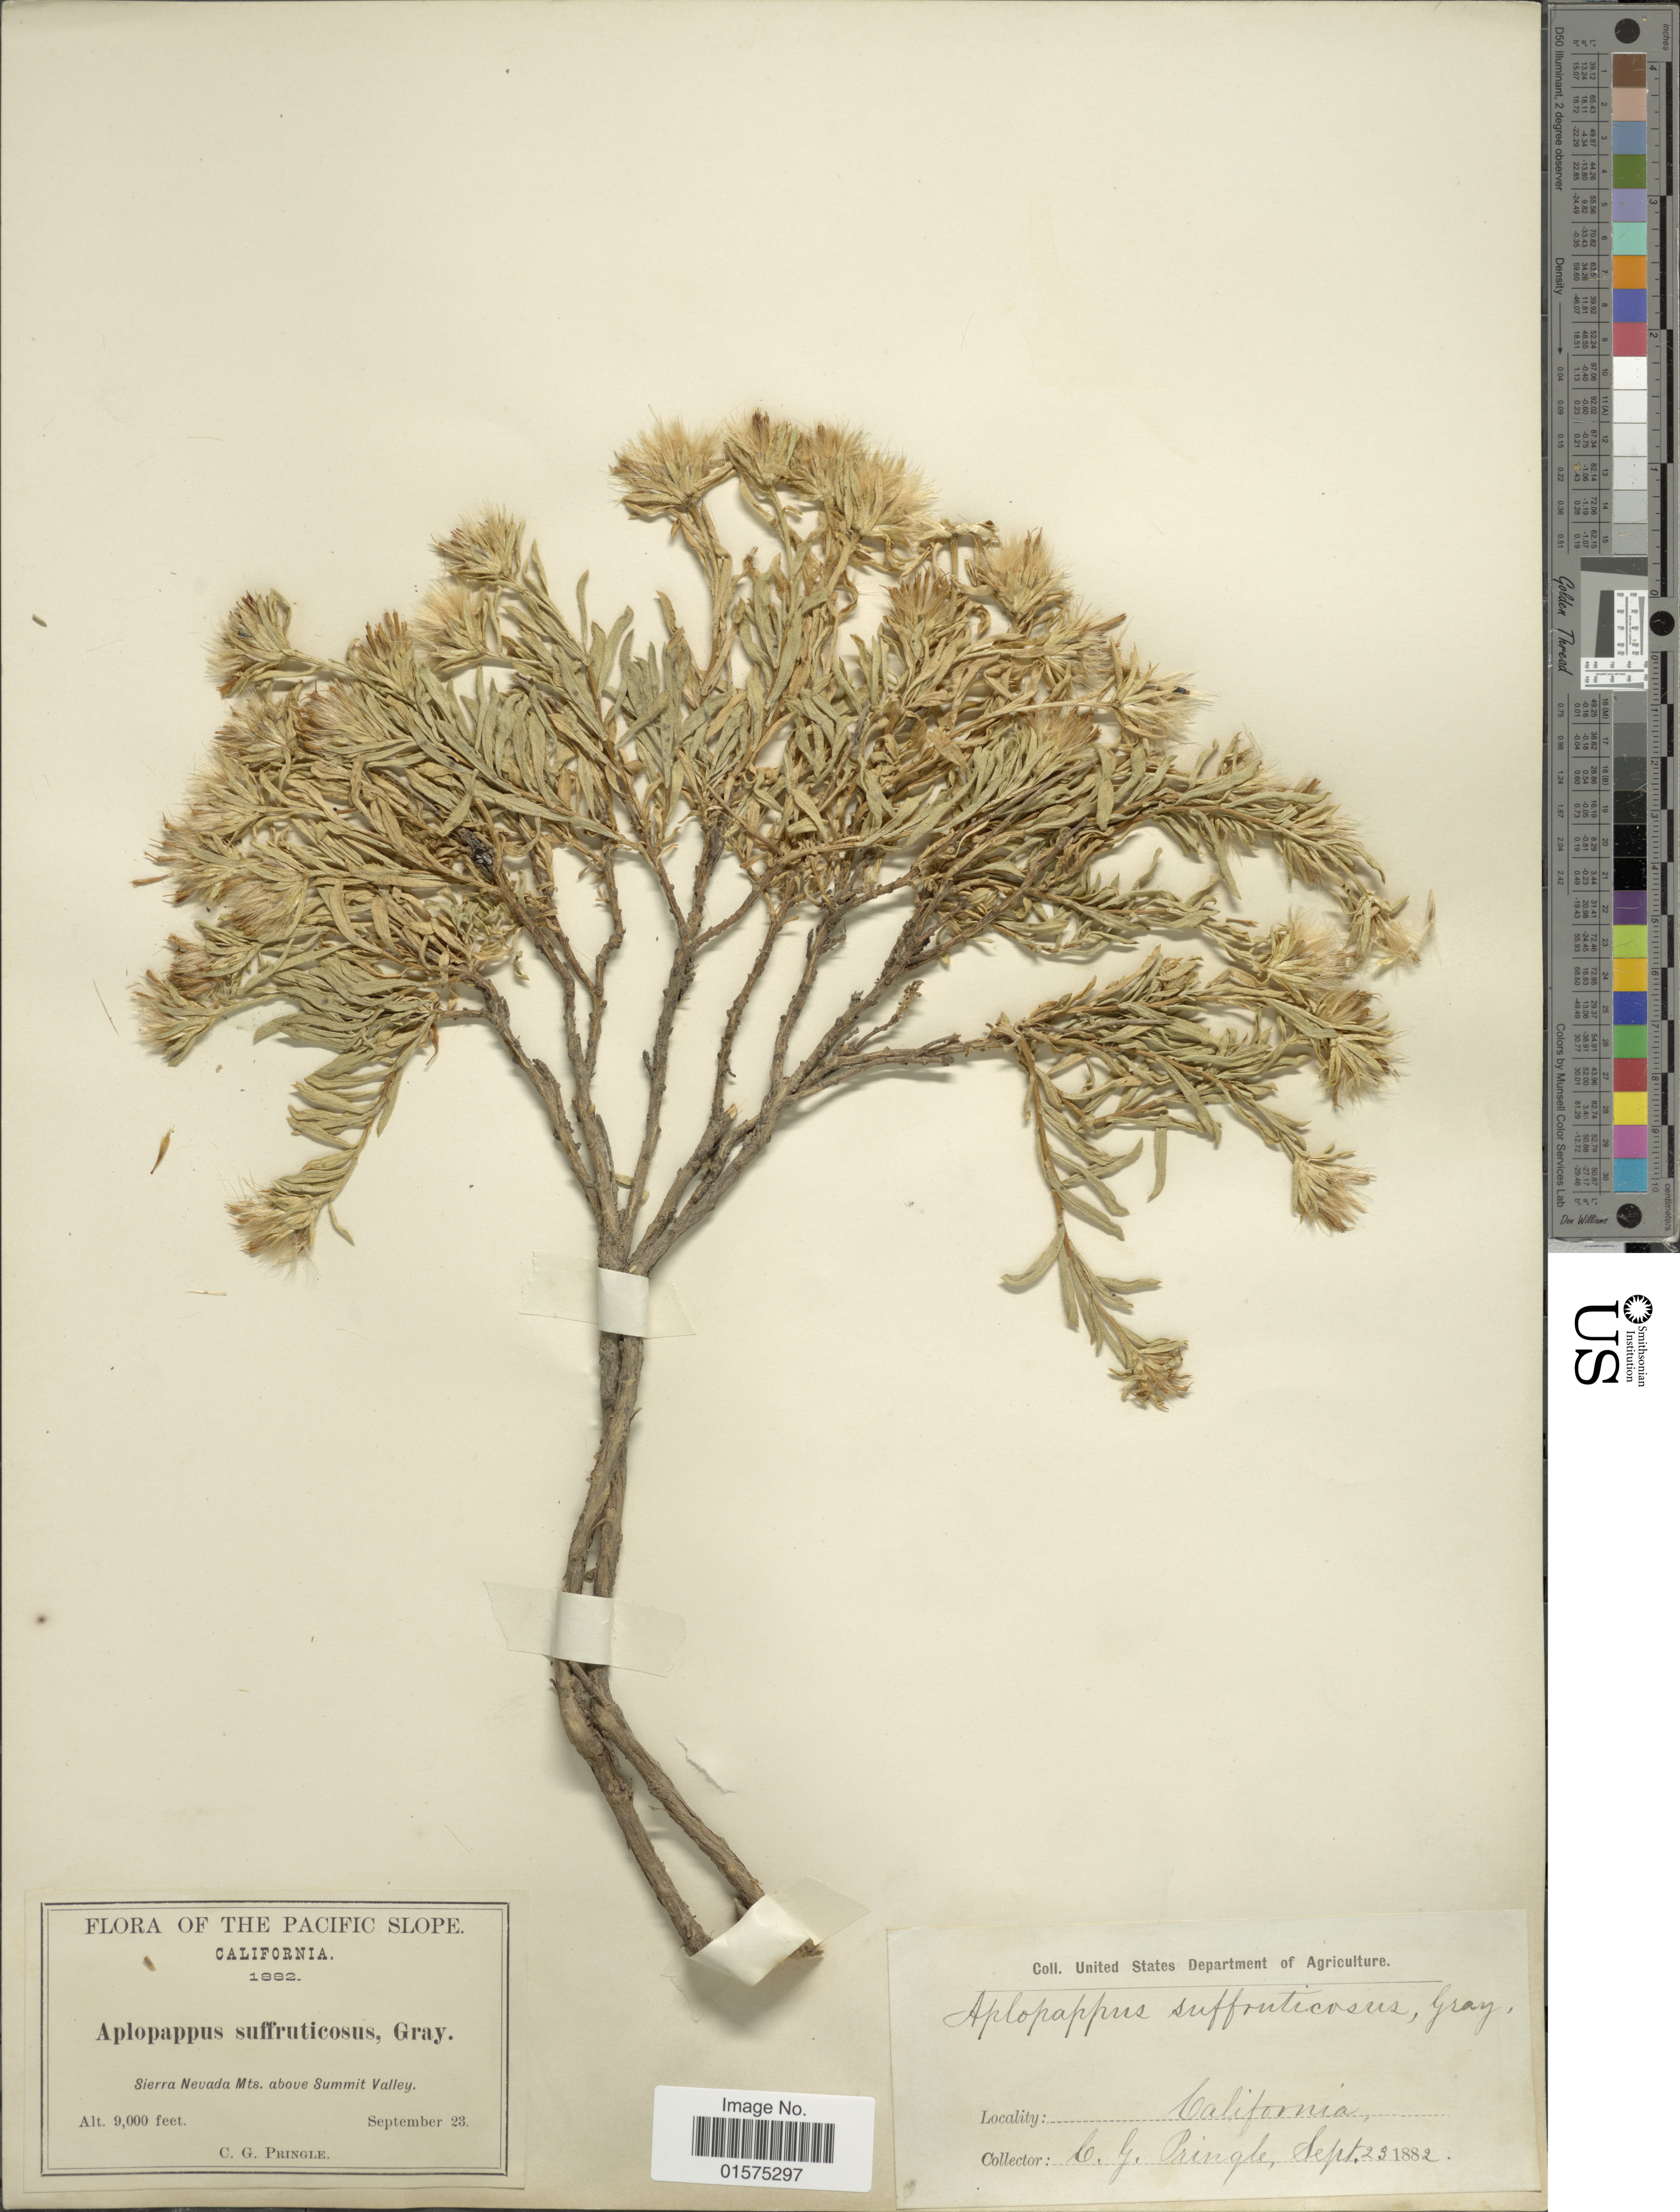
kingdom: Plantae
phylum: Tracheophyta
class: Magnoliopsida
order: Asterales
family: Asteraceae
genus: Ericameria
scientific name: Ericameria suffruticosa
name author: (Nutt.) G.L. Nesom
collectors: C. G. Pringle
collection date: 1882-09-23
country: United States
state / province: California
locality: Pacific Slope. Sierra Nevada Mts. above Summit Valley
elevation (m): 2743